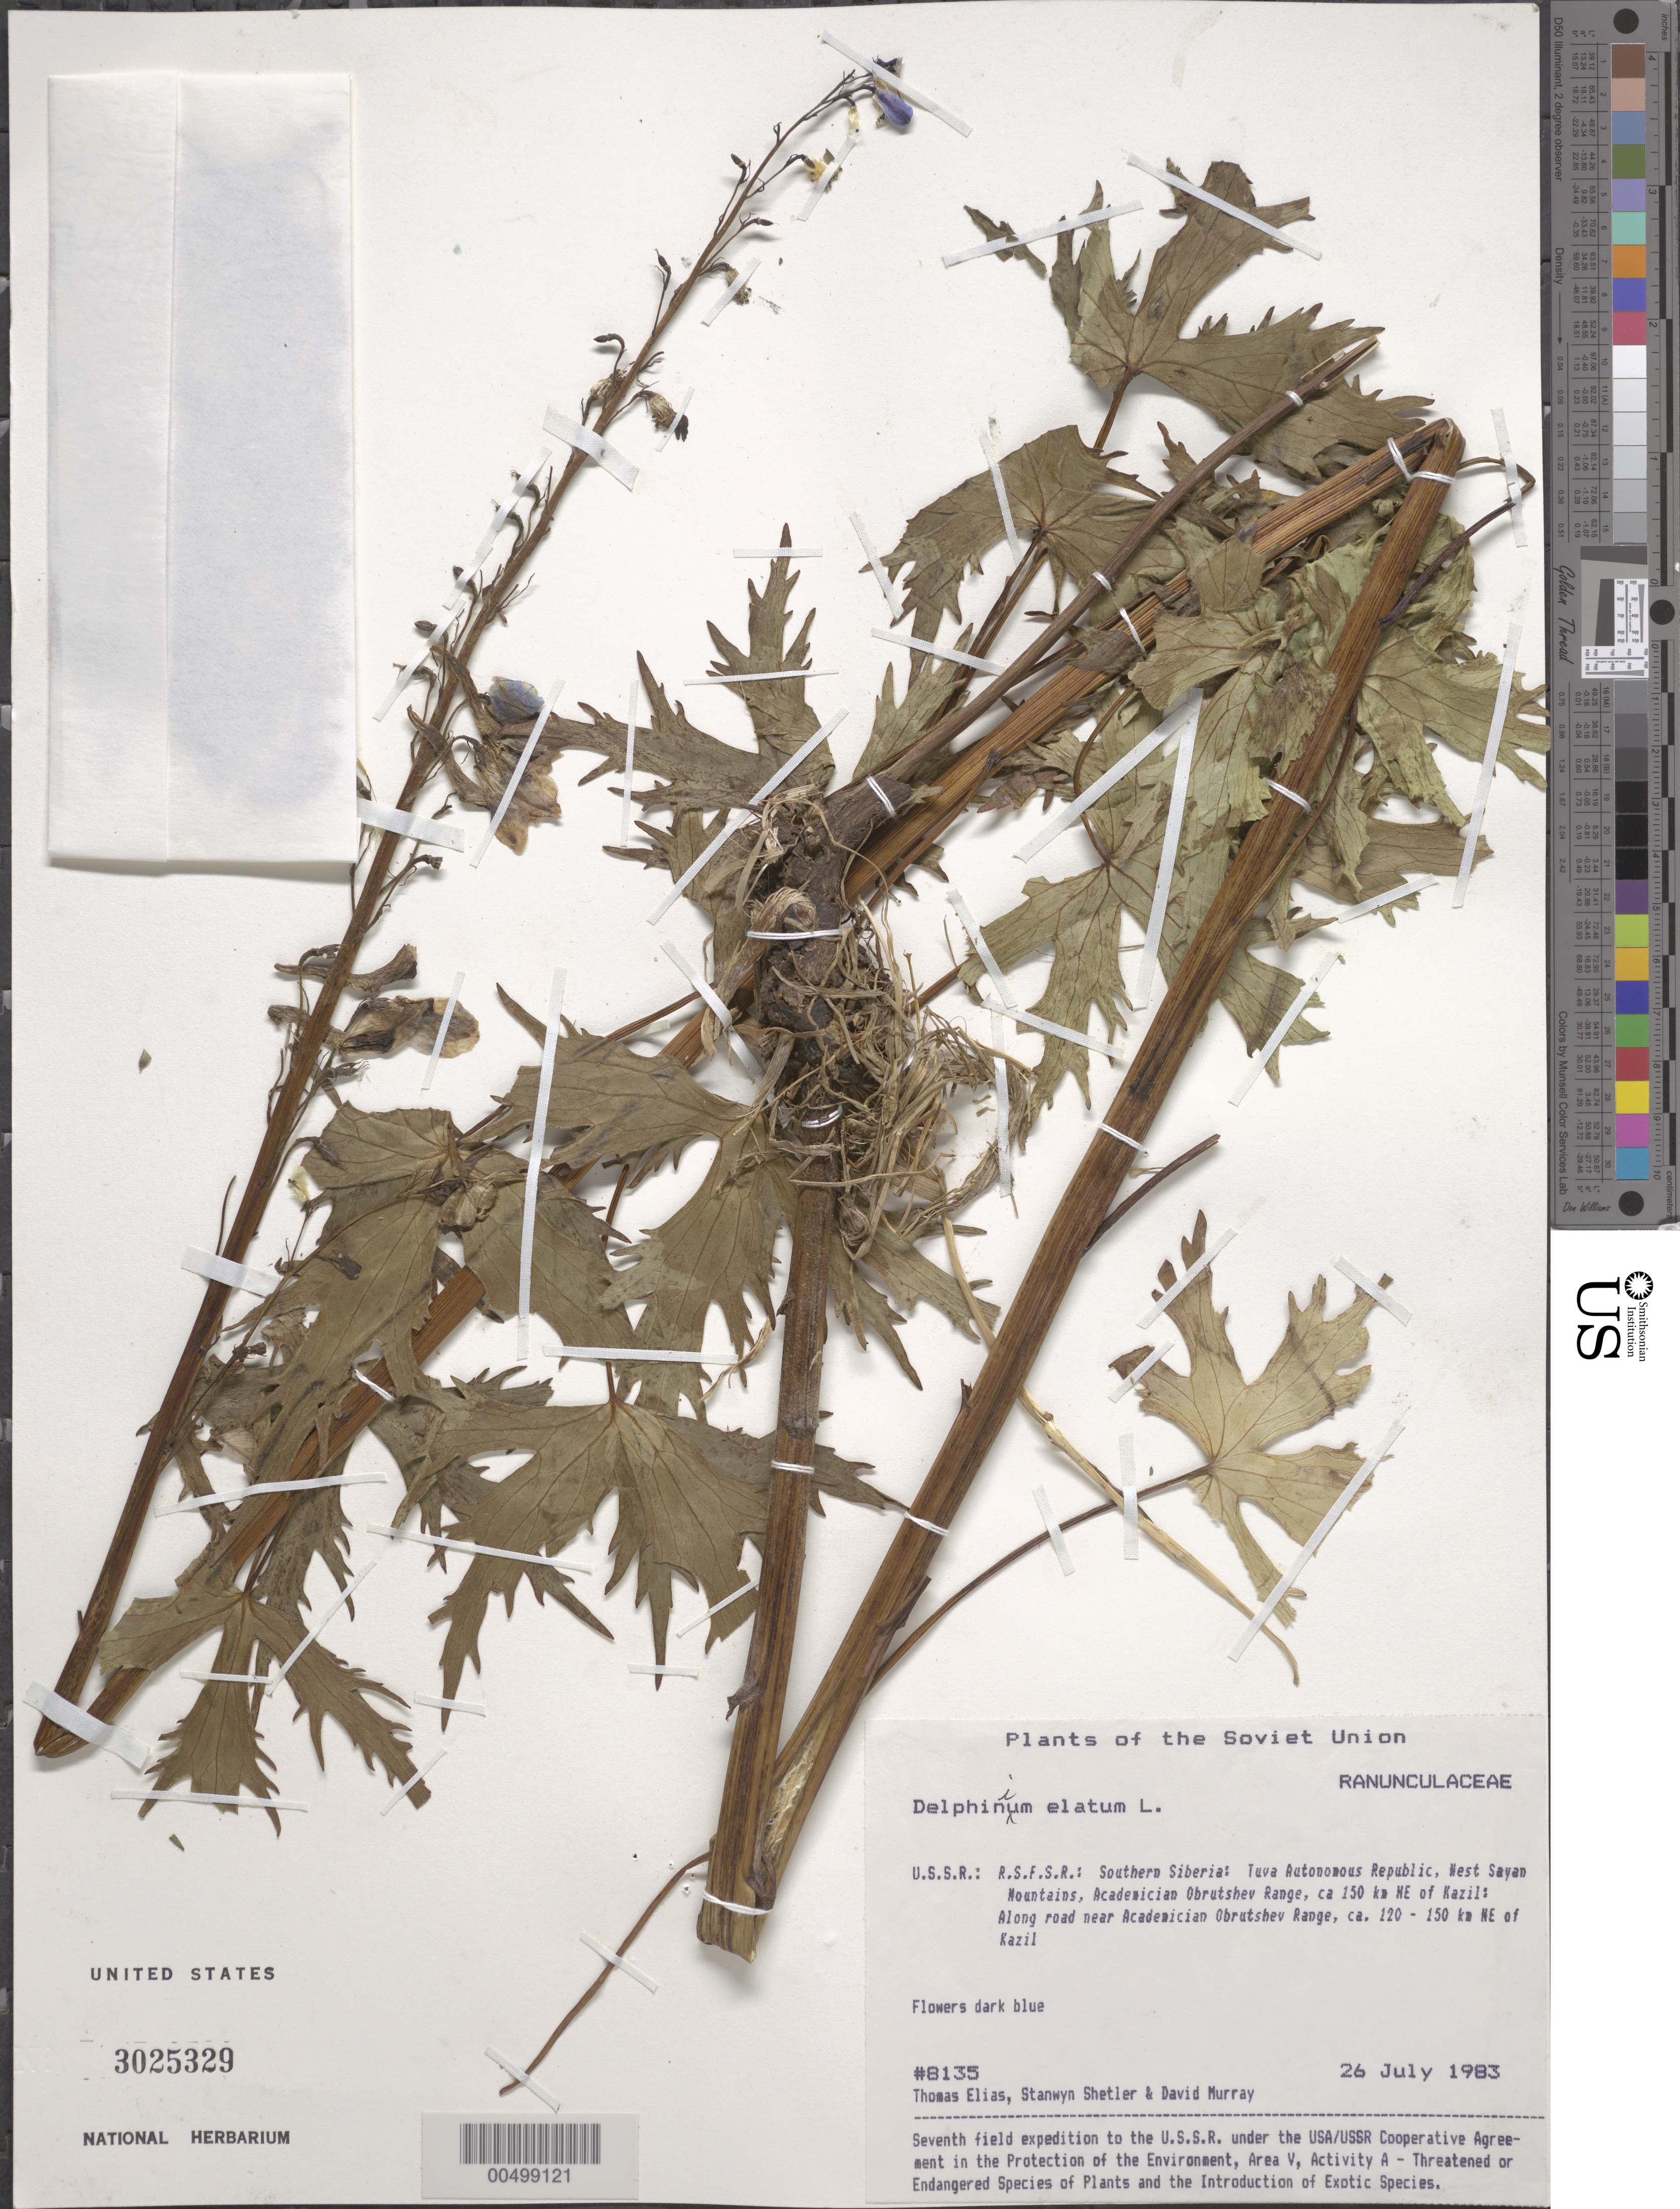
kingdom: Plantae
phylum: Tracheophyta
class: Magnoliopsida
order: Ranunculales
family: Ranunculaceae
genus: Delphinium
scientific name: Delphinium elatum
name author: L.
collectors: T. Elias, S. Shetler & D. F. Murray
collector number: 8135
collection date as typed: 26 Jul 1983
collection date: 1983-07-26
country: Russian Federation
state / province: Tuva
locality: West Sayan Mountains, along road near Academician Obrutshev Range, ca. 120-150 km NE of Kazil [Kyzyl]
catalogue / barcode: US 3025329